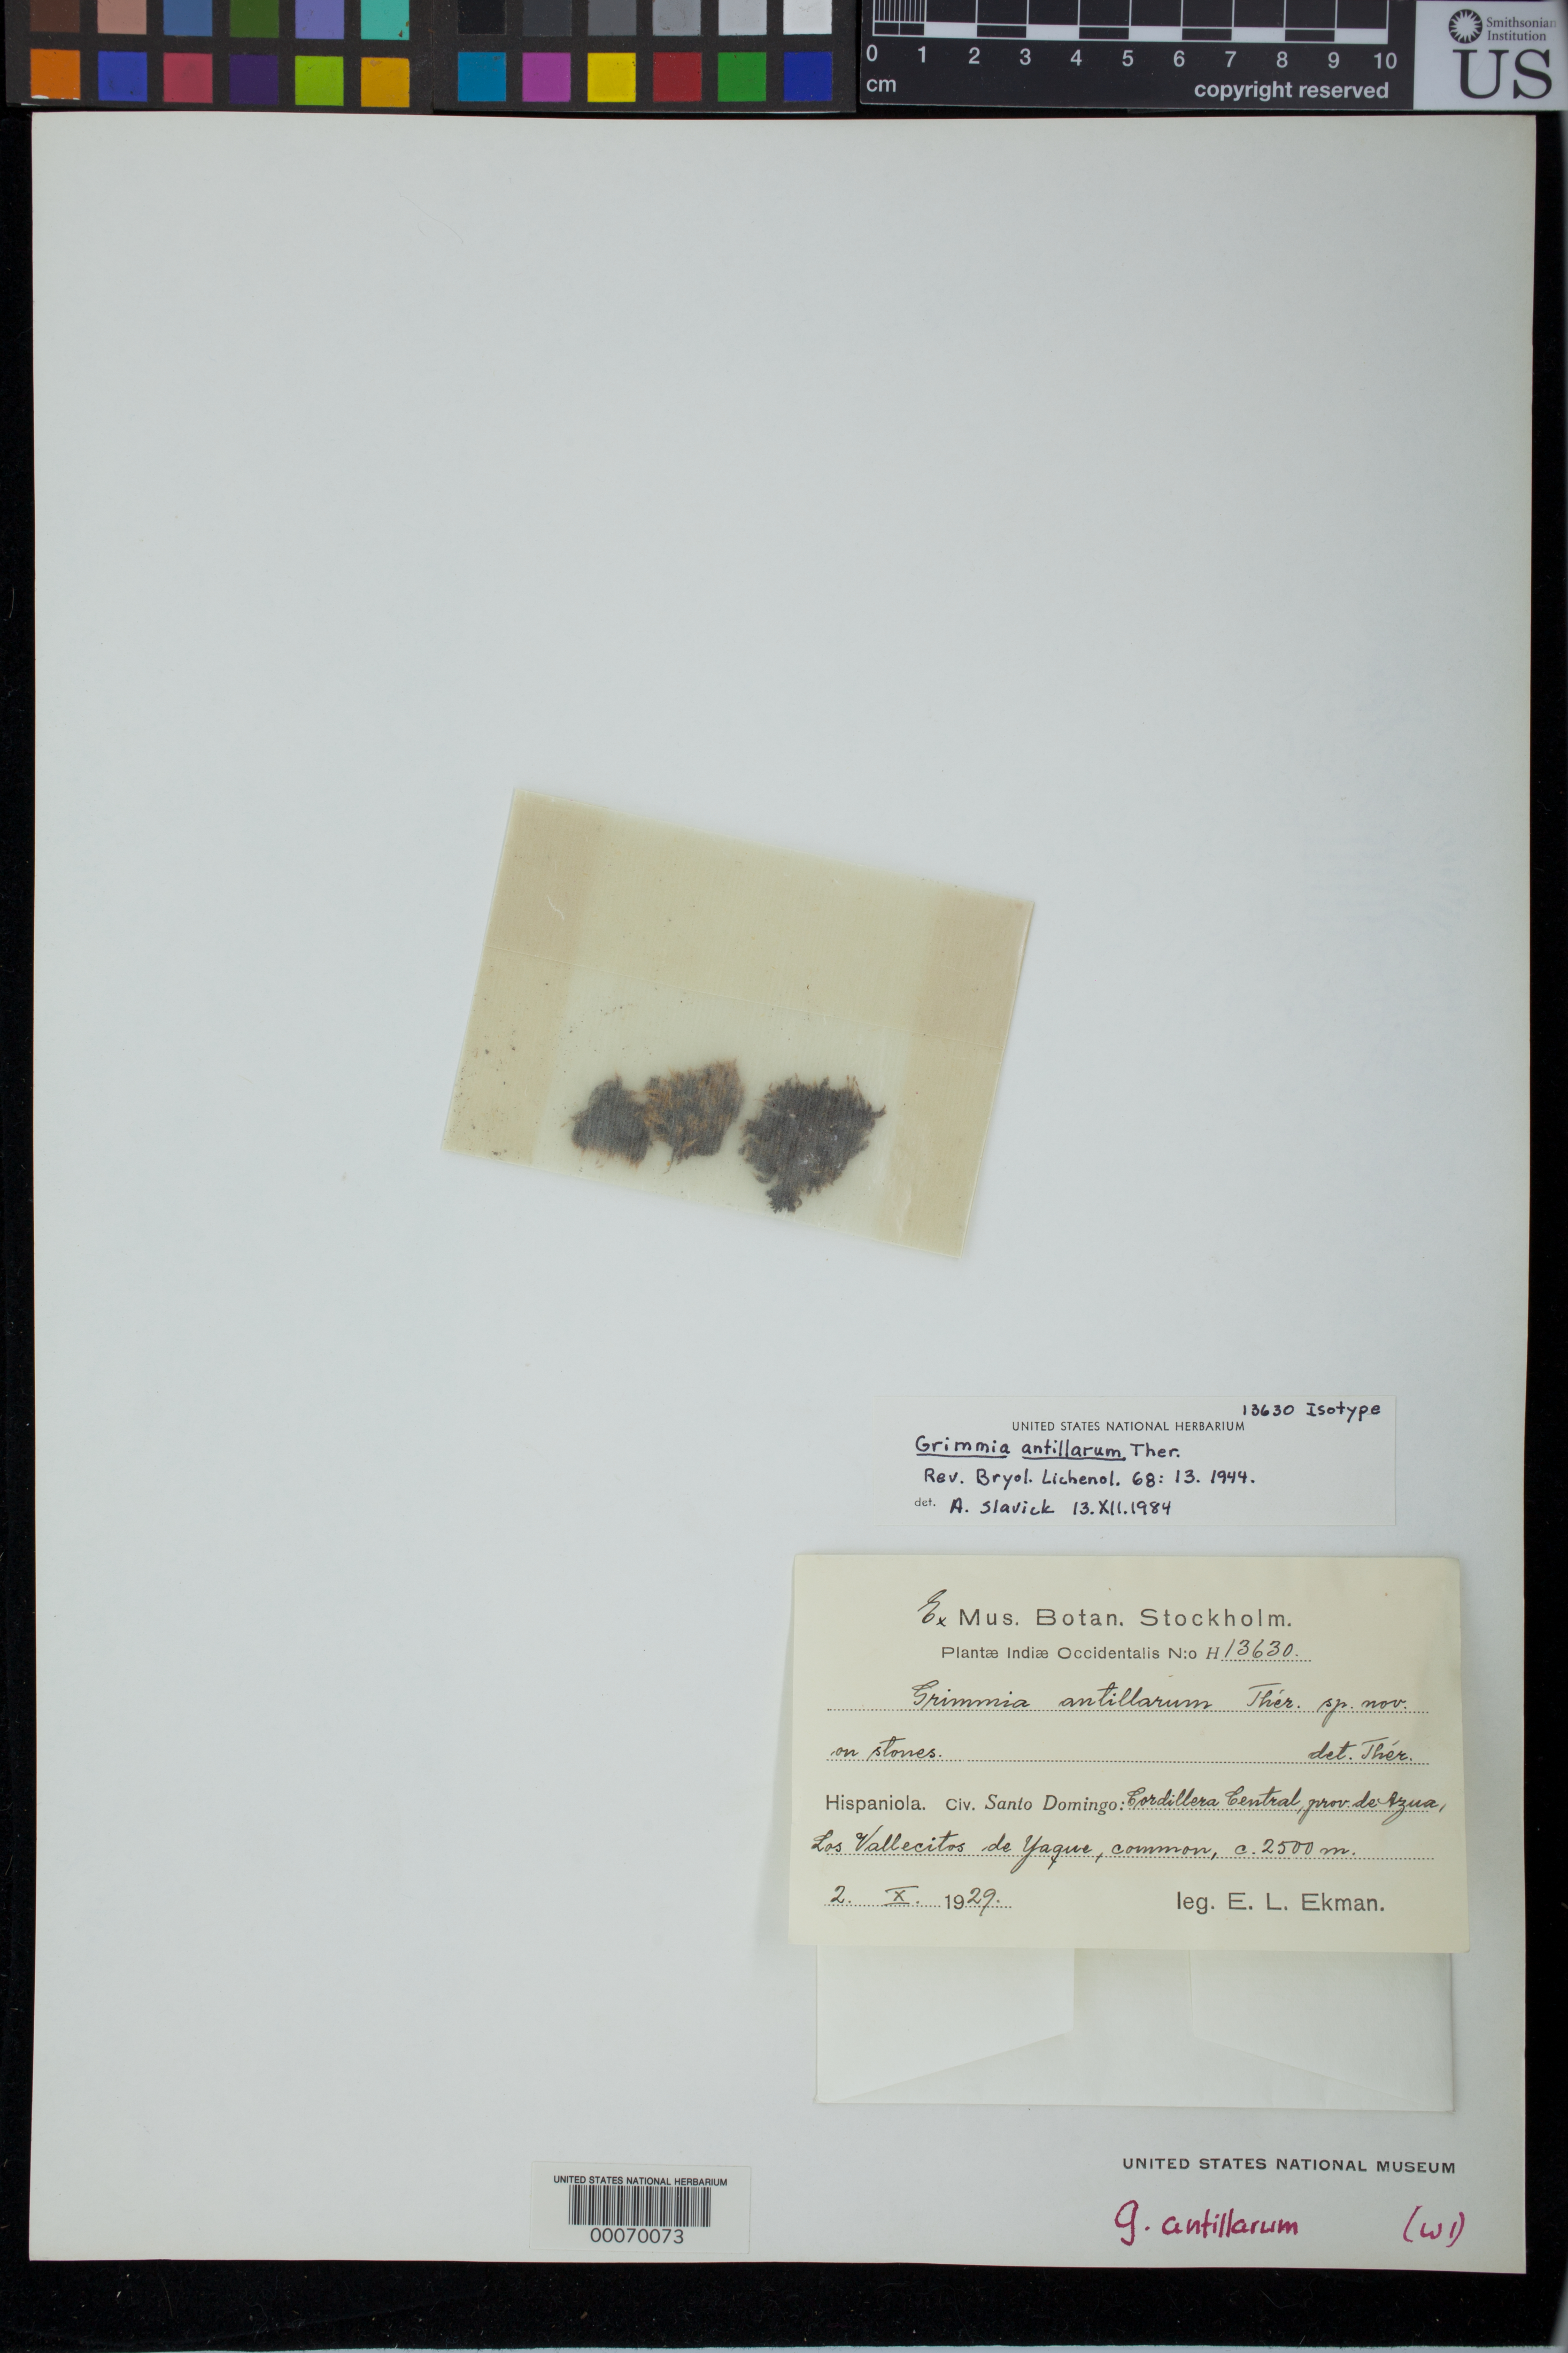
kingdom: Plantae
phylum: Bryophyta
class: Bryopsida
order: Grimmiales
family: Grimmiaceae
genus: Grimmia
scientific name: Grimmia antillarum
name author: Thér.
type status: Isotype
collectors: E. L. Ekman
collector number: Pl Ind. Occ. H13630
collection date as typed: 02 Oct 1929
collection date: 1929-10-02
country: Dominican Republic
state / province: Azua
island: Hispaniola Island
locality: Cordillera Central, los vallecitos de Yaque. [Cordillera Central, the little valleys of Yaque.]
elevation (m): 2500